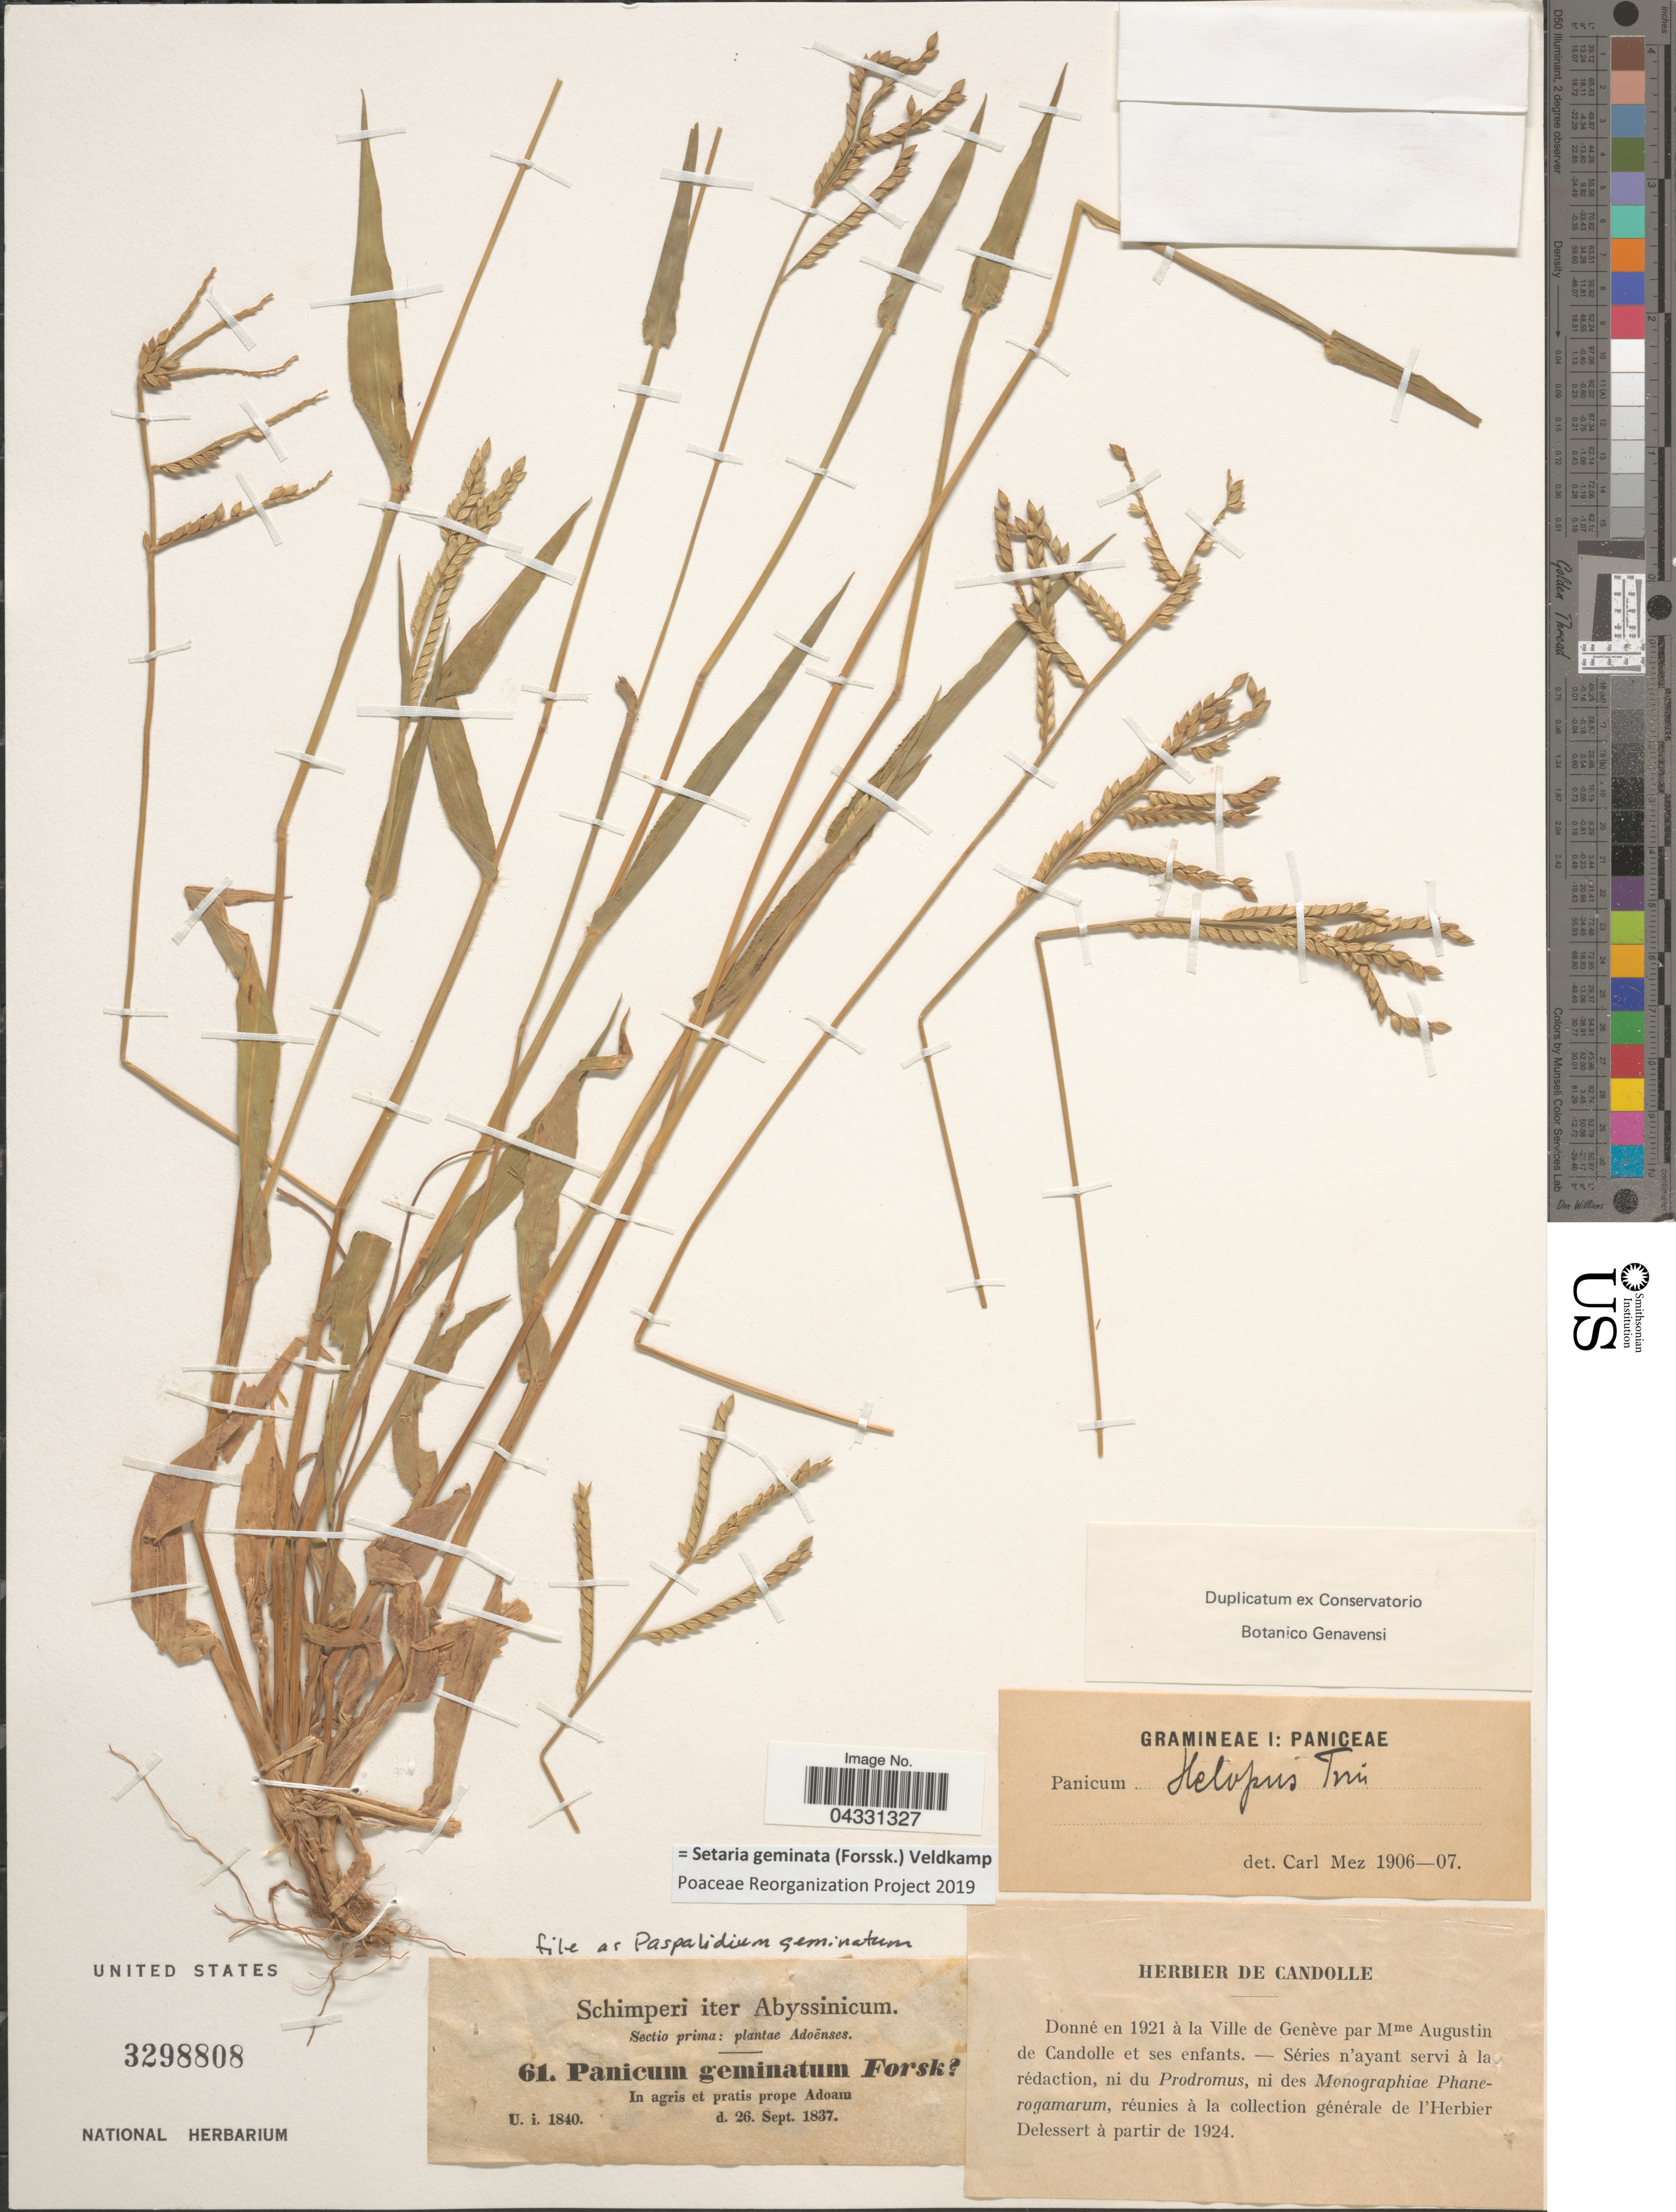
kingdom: Plantae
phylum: Tracheophyta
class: Liliopsida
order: Poales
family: Poaceae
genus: Setaria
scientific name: Setaria geminata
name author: (Forssk.) Veldkamp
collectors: -. Schimper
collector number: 61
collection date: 1837-09-26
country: Ethiopia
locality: Iter Abyssinicum. Adoënses. In agris et pratis prope Adoam.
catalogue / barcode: US 3298808